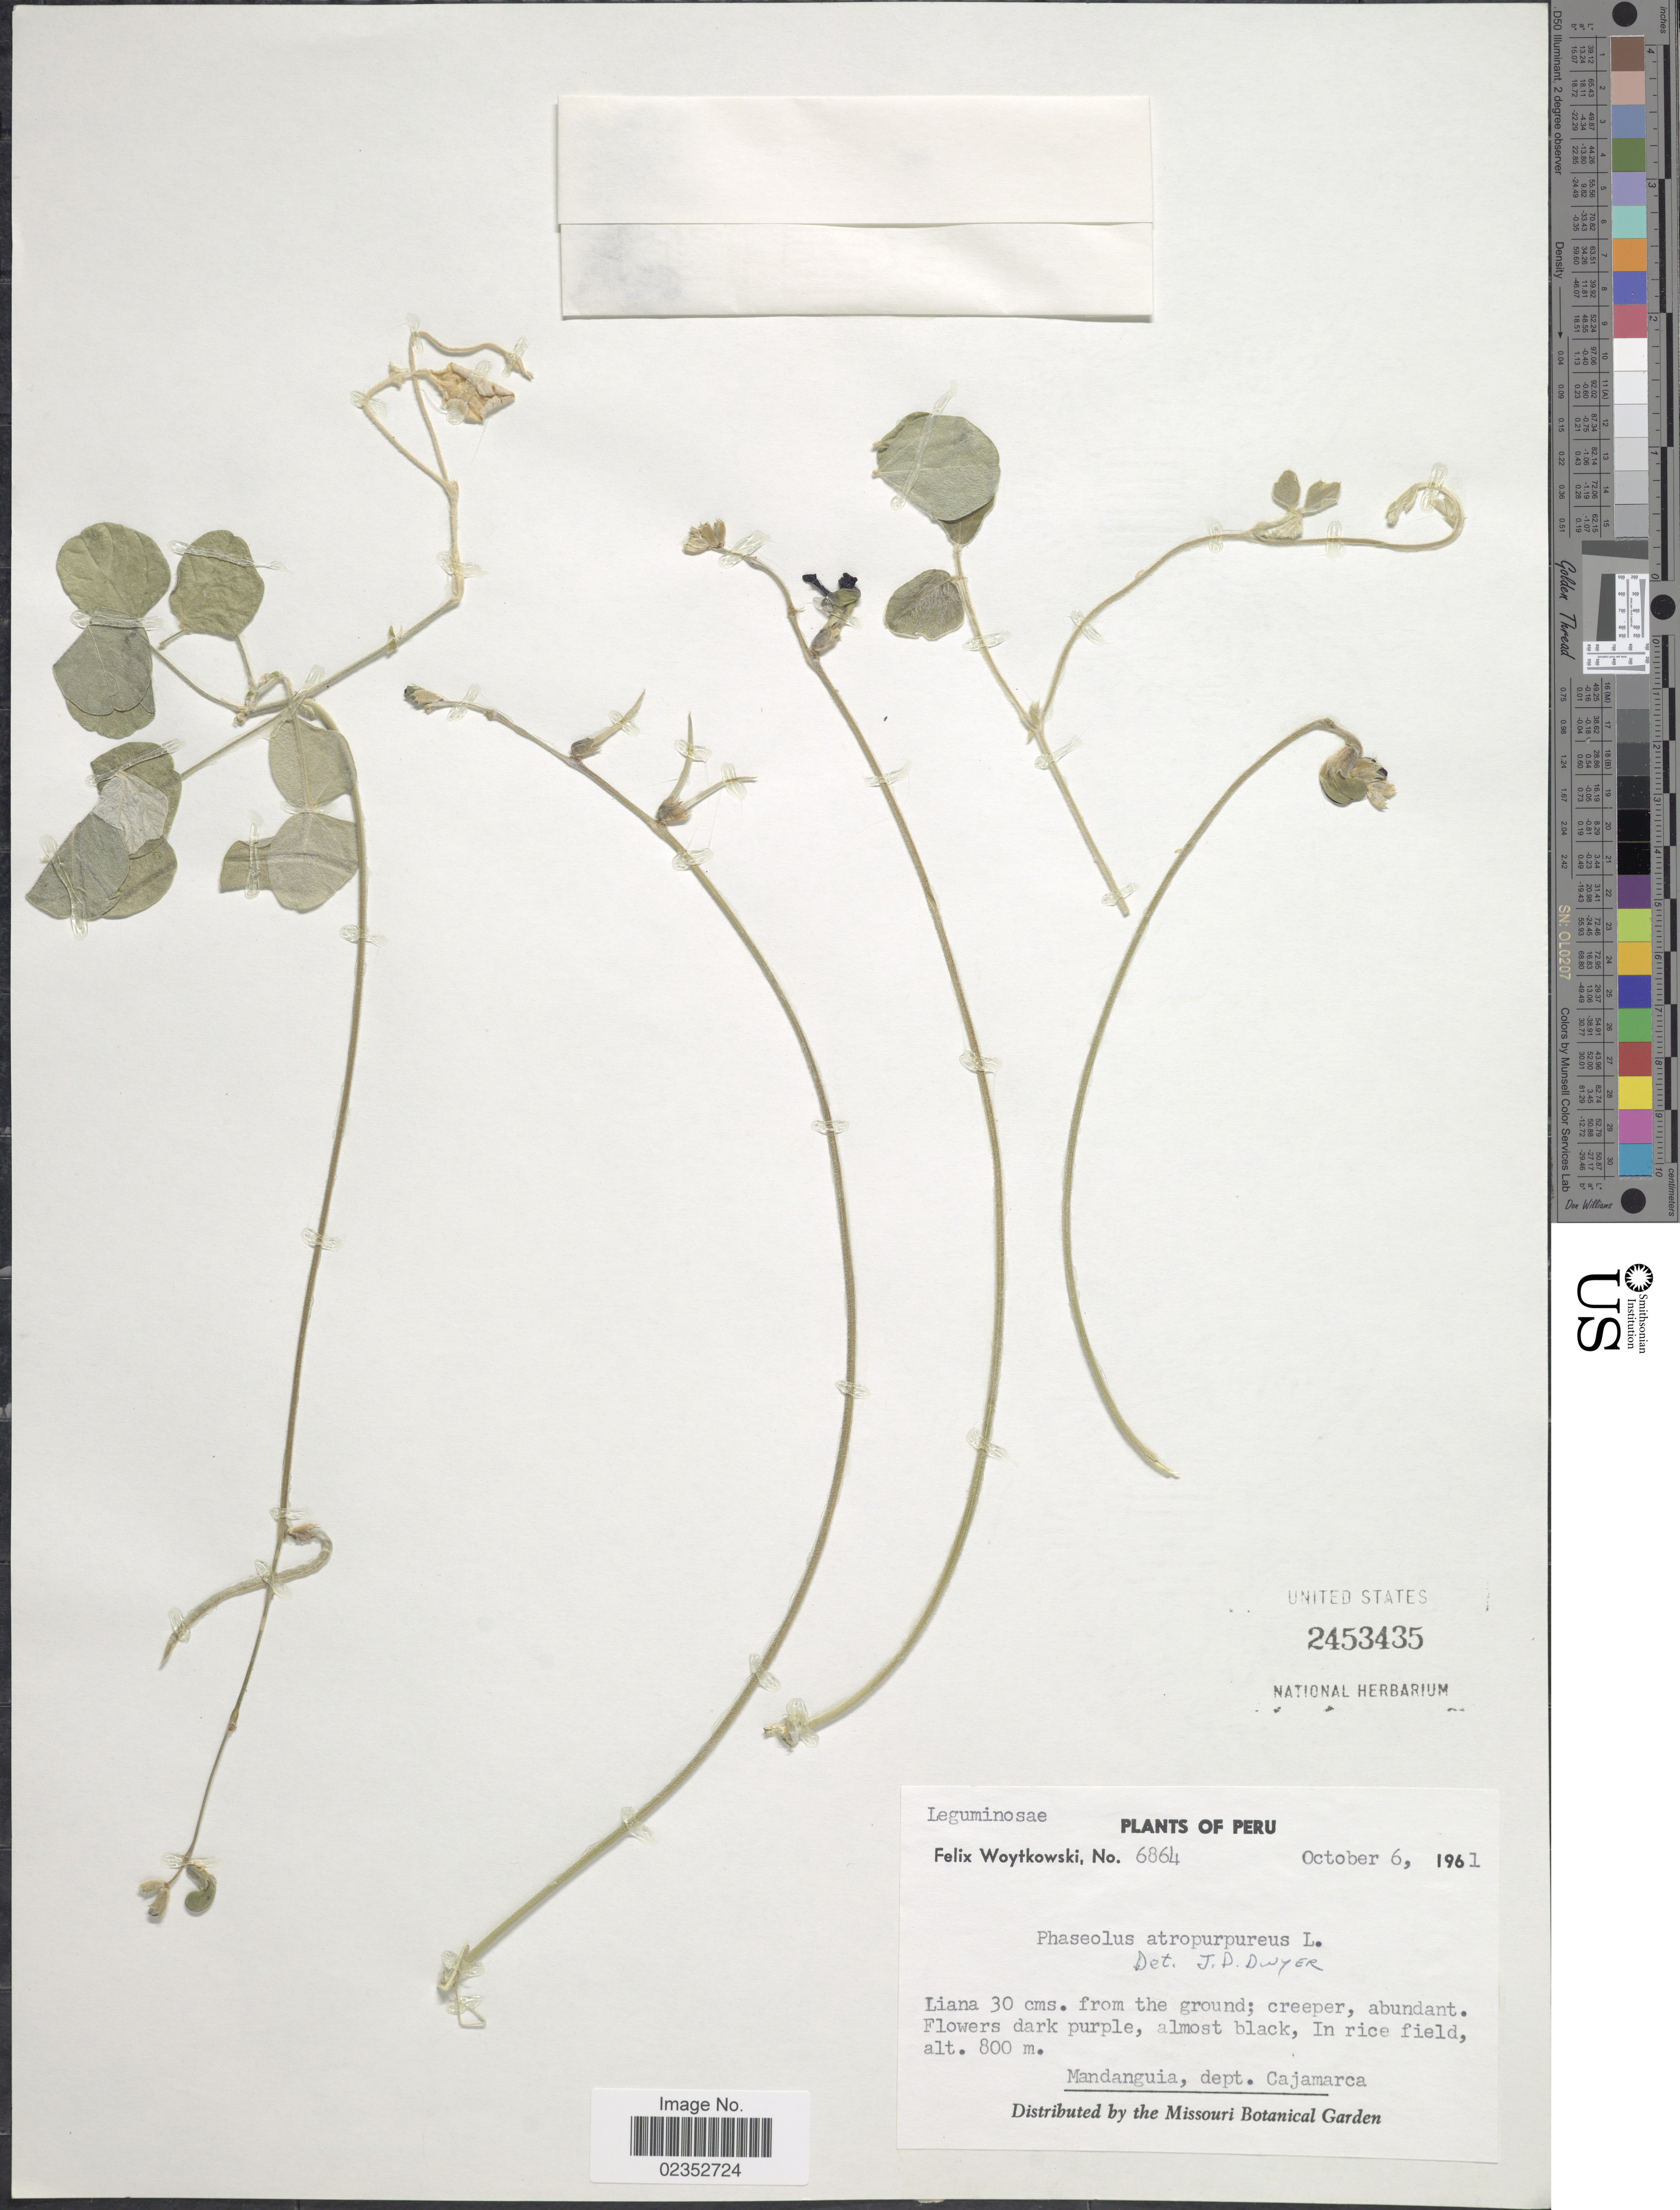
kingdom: Plantae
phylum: Tracheophyta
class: Magnoliopsida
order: Fabales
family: Fabaceae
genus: Macroptilium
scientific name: Macroptilium atropurpureum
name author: (DC.) Urb.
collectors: F. Woytkowski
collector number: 6864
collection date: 1961-10-06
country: Peru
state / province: Cajamarca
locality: In rice field, Mandanguia.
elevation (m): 800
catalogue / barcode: US 2453435